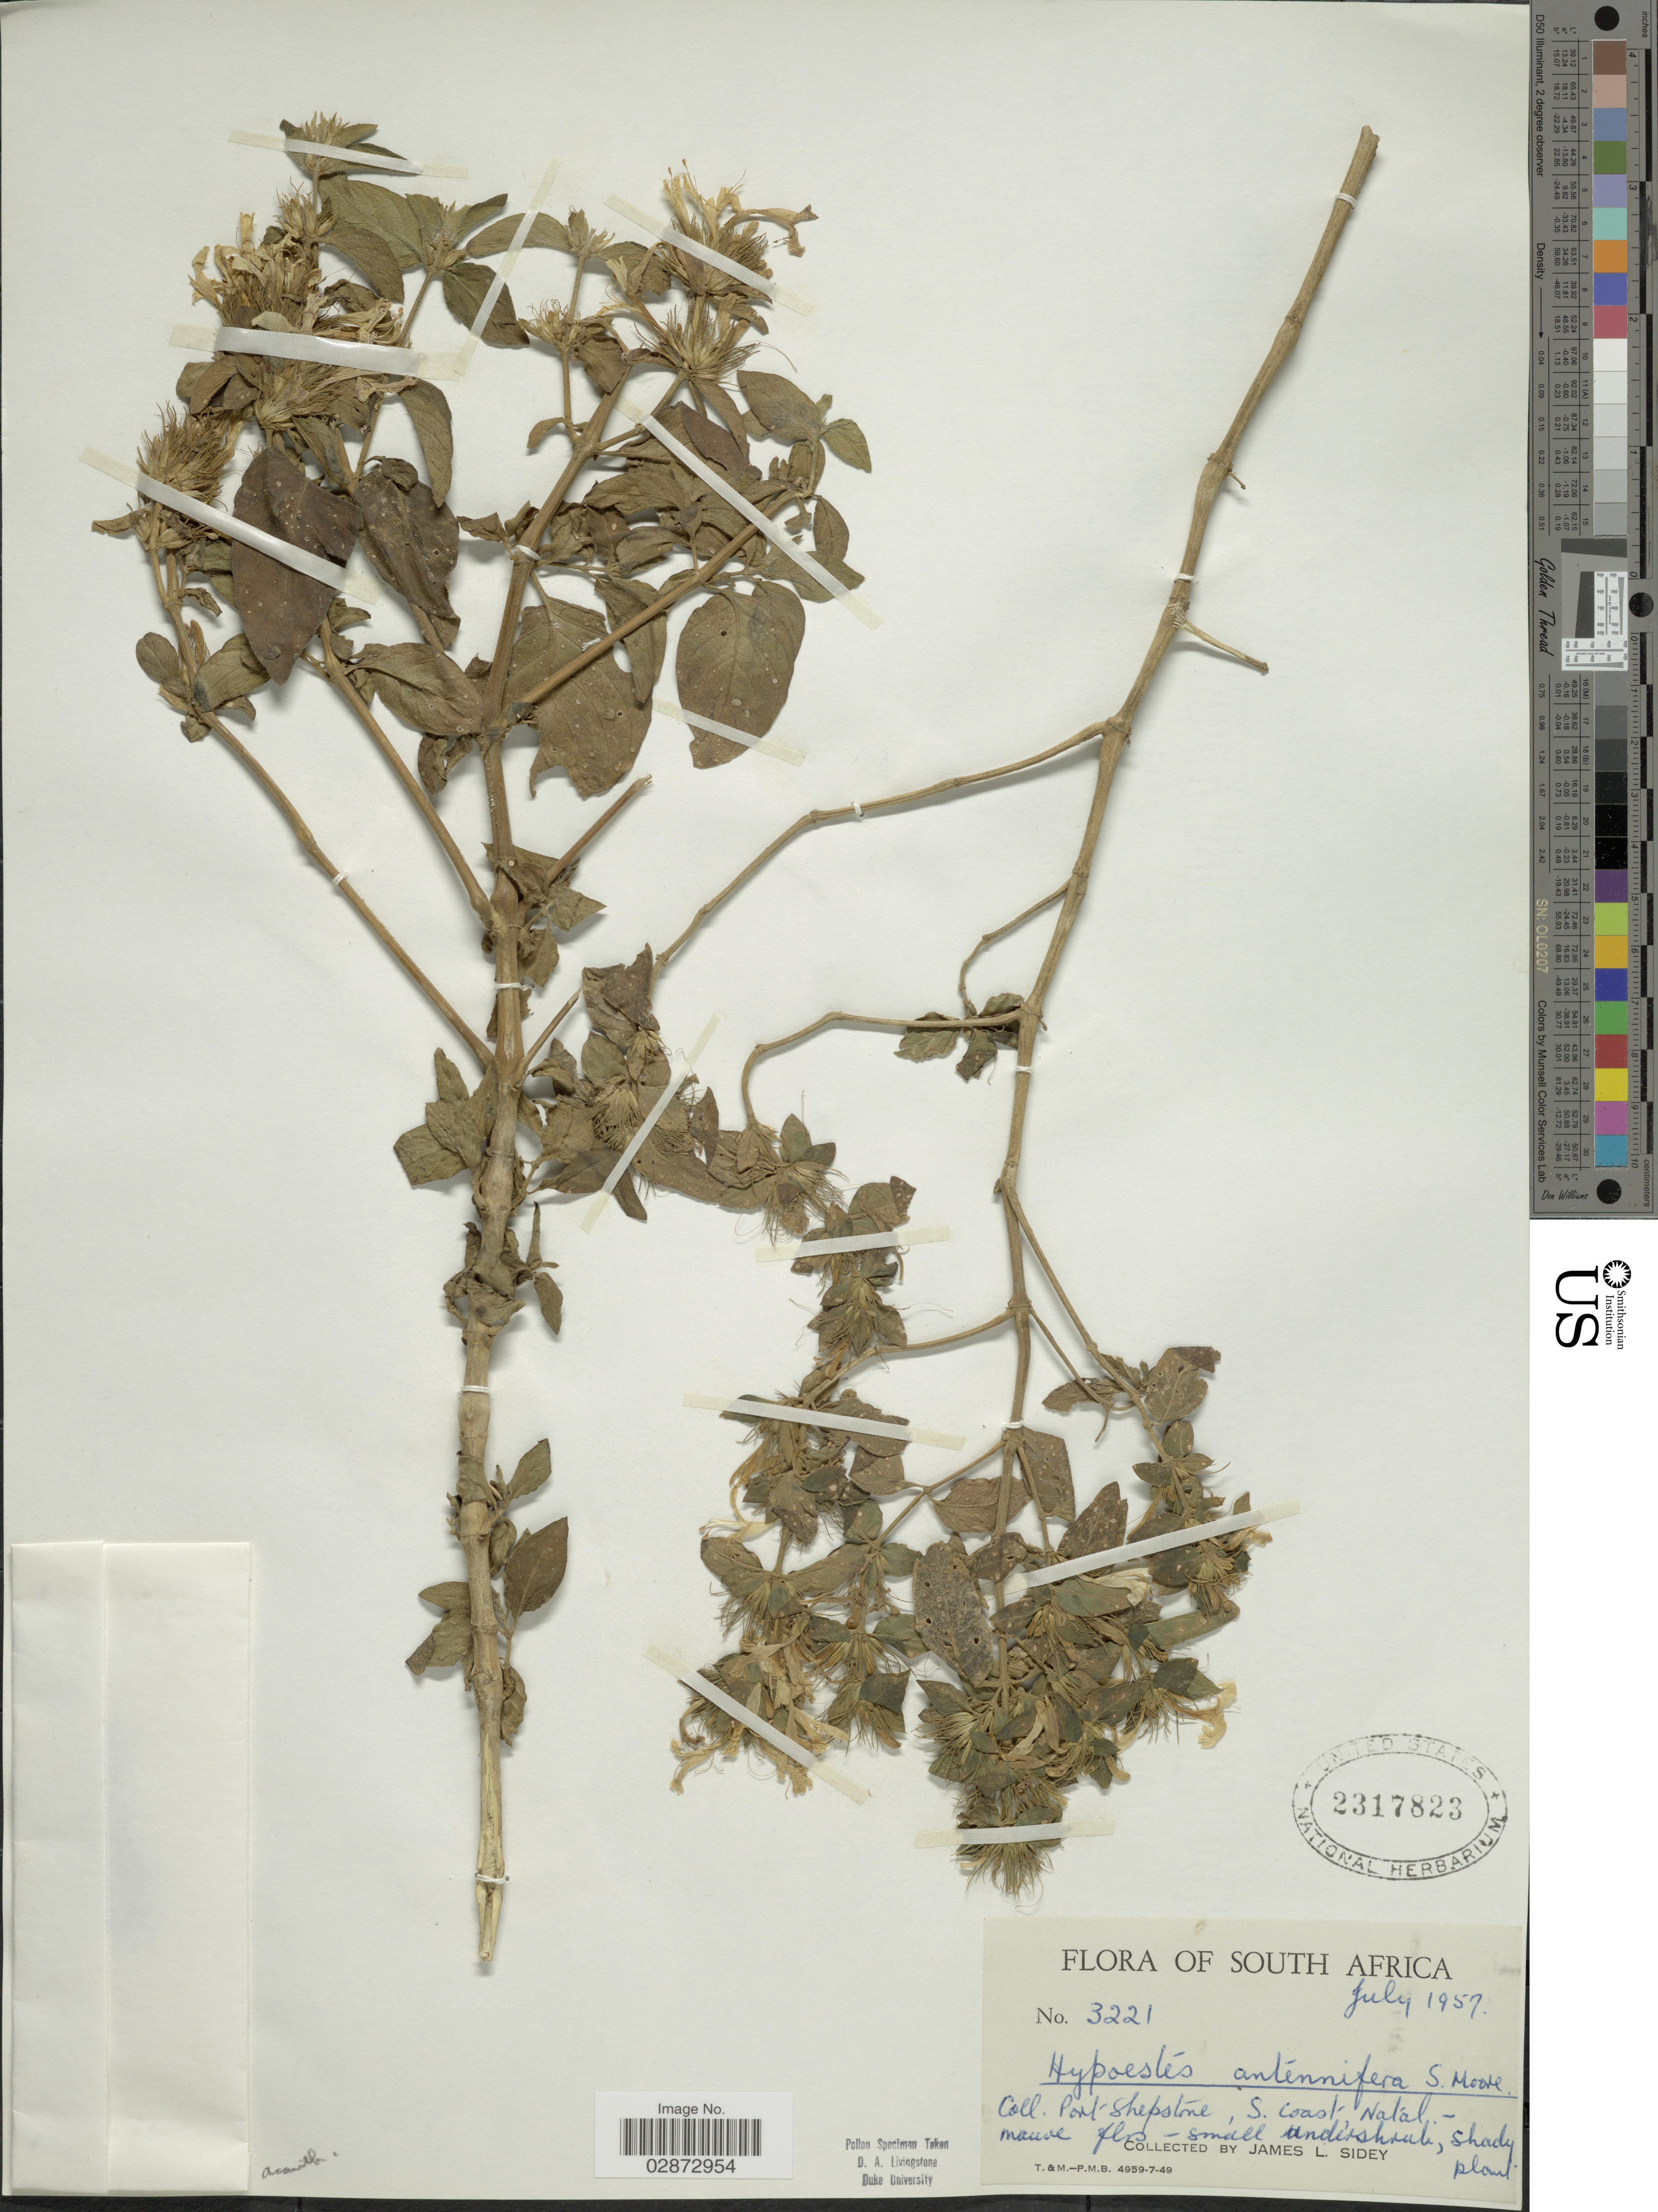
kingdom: Plantae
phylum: Tracheophyta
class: Magnoliopsida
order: Lamiales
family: Acanthaceae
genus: Hypoestes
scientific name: Hypoestes antennifera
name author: S. Moore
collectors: J. L. Sidey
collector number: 3221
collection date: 1957-07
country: South Africa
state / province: KwaZulu-Natal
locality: Port Shepstone, S. Coast, Natal.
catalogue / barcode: US 2317823